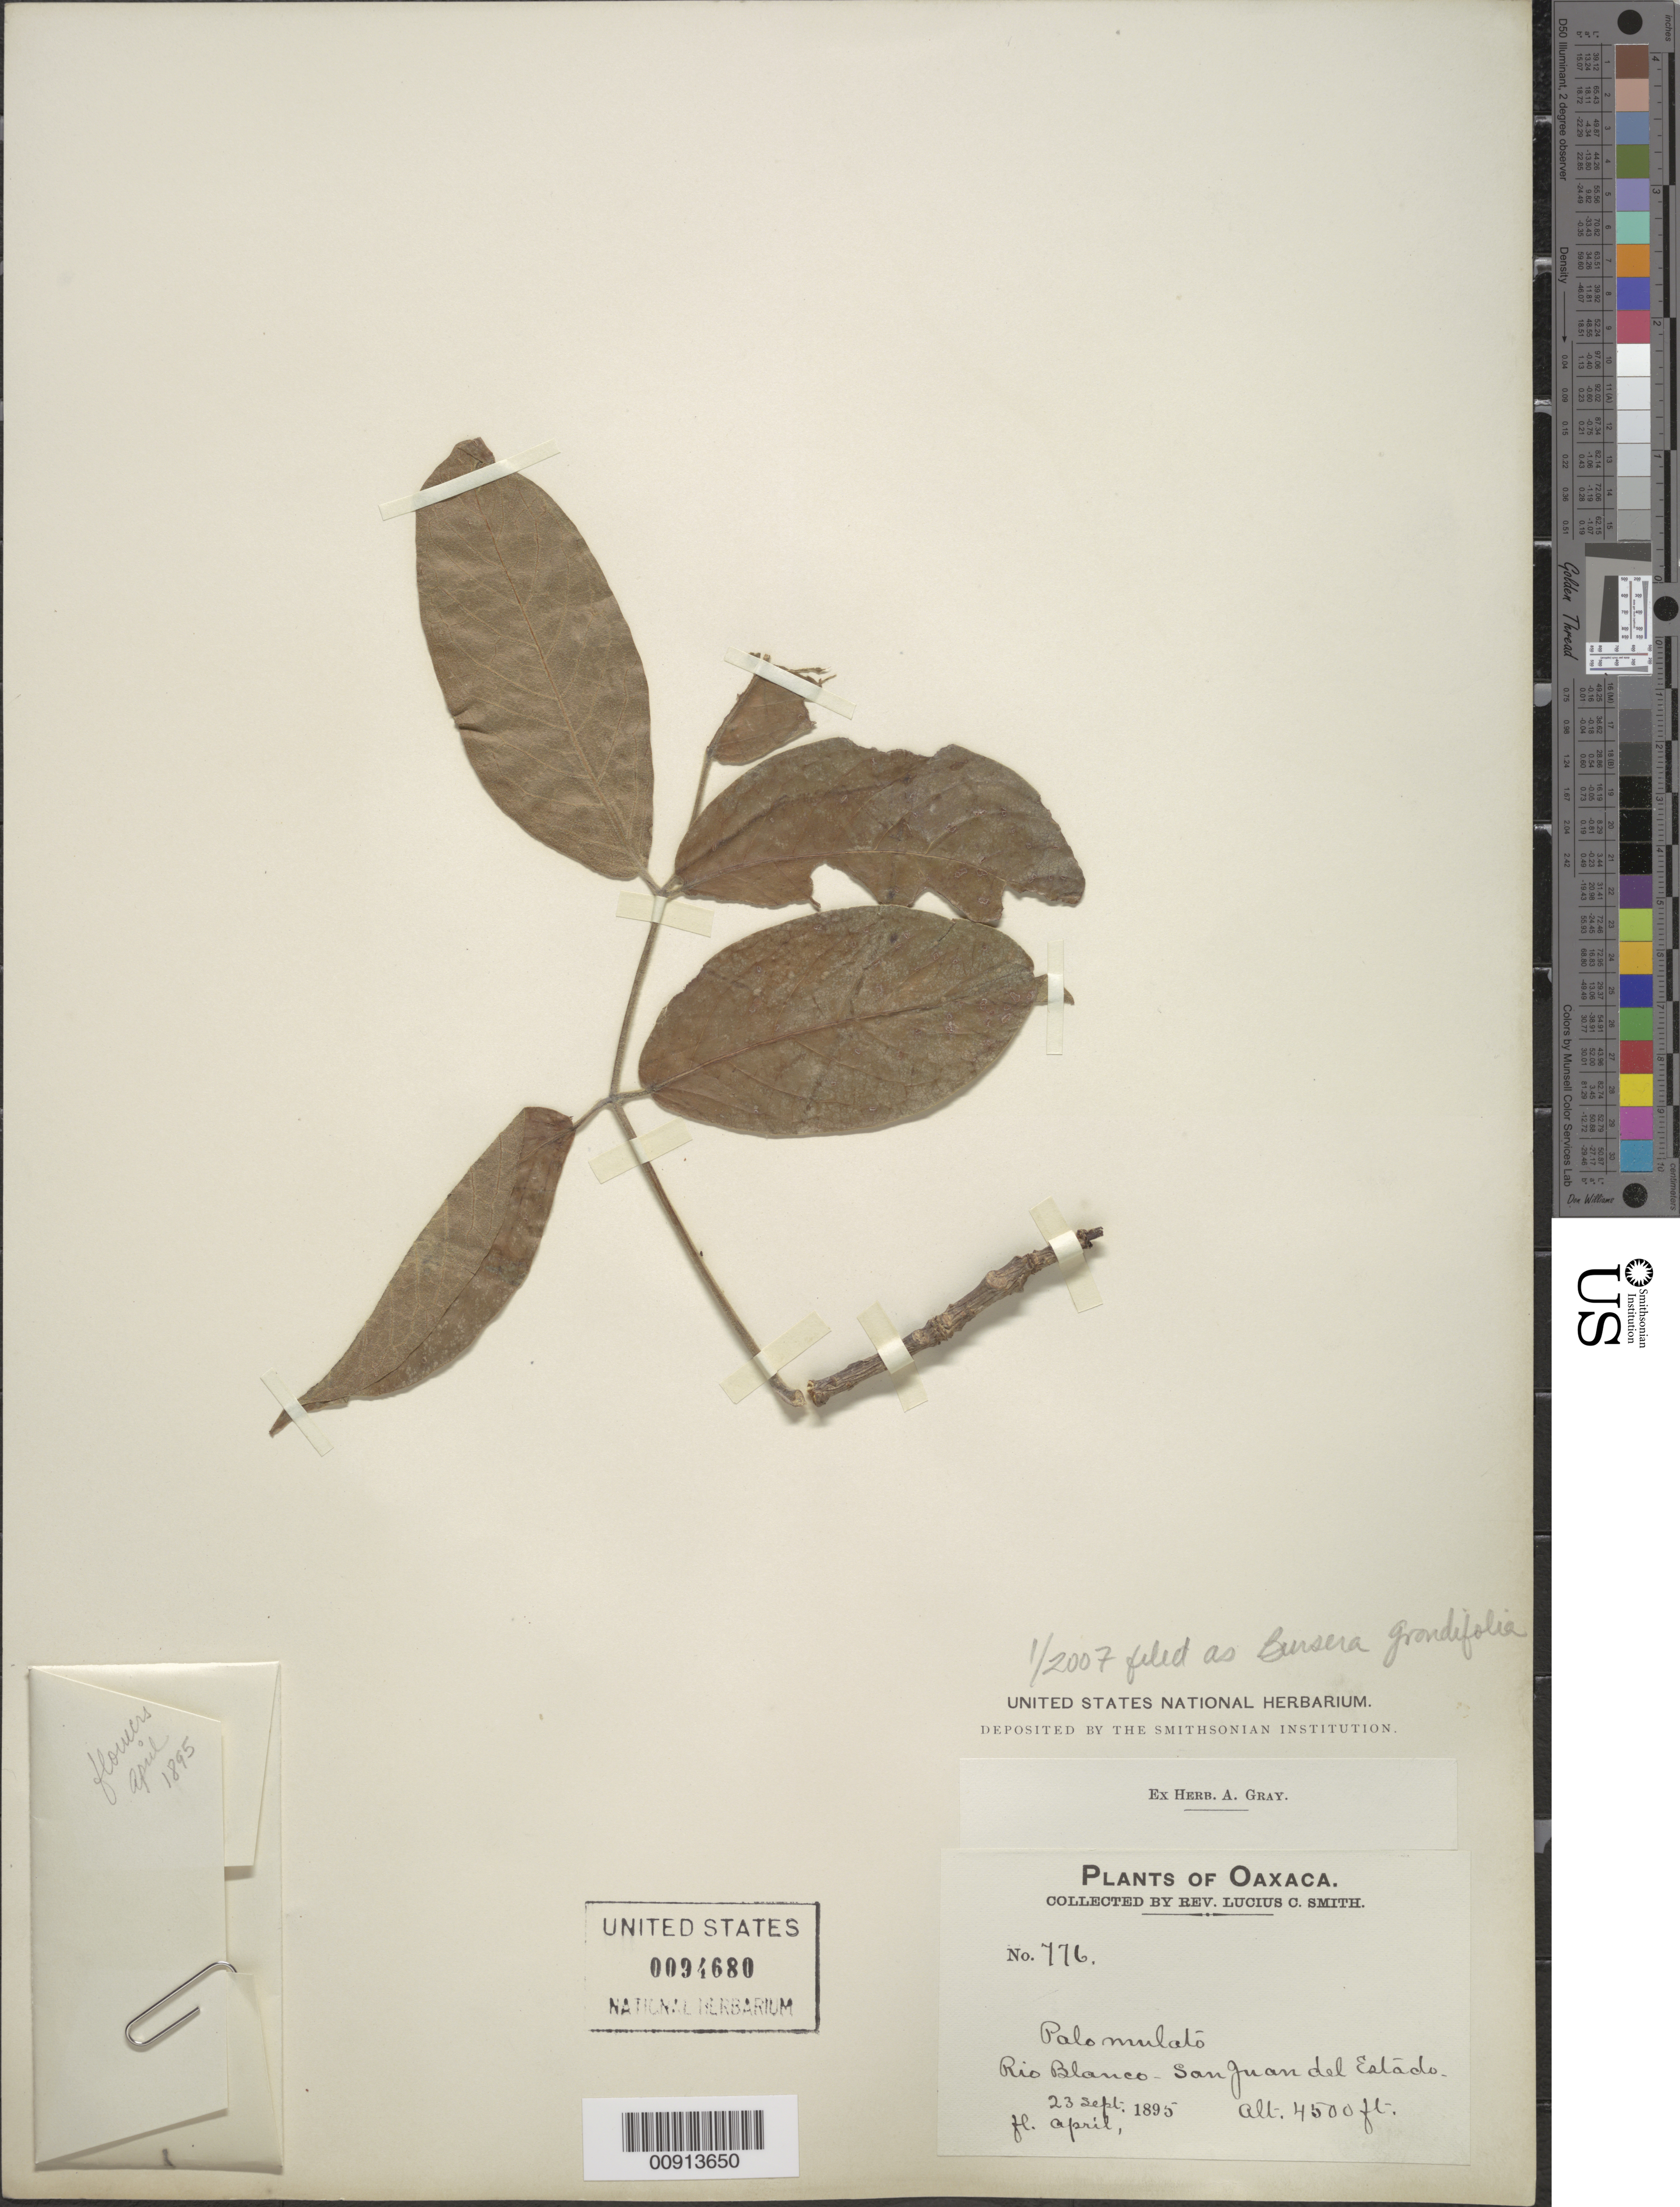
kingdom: Plantae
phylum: Tracheophyta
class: Magnoliopsida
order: Sapindales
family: Burseraceae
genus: Bursera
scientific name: Bursera grandifolia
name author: (Schltdl.) Engl.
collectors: L. C. Smith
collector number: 776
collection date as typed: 23 Sep 1895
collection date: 1895-09-23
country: Mexico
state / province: Oaxaca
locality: Río Blanco, San Luis del Estado, Oaxaca.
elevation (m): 1372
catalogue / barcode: US 94680